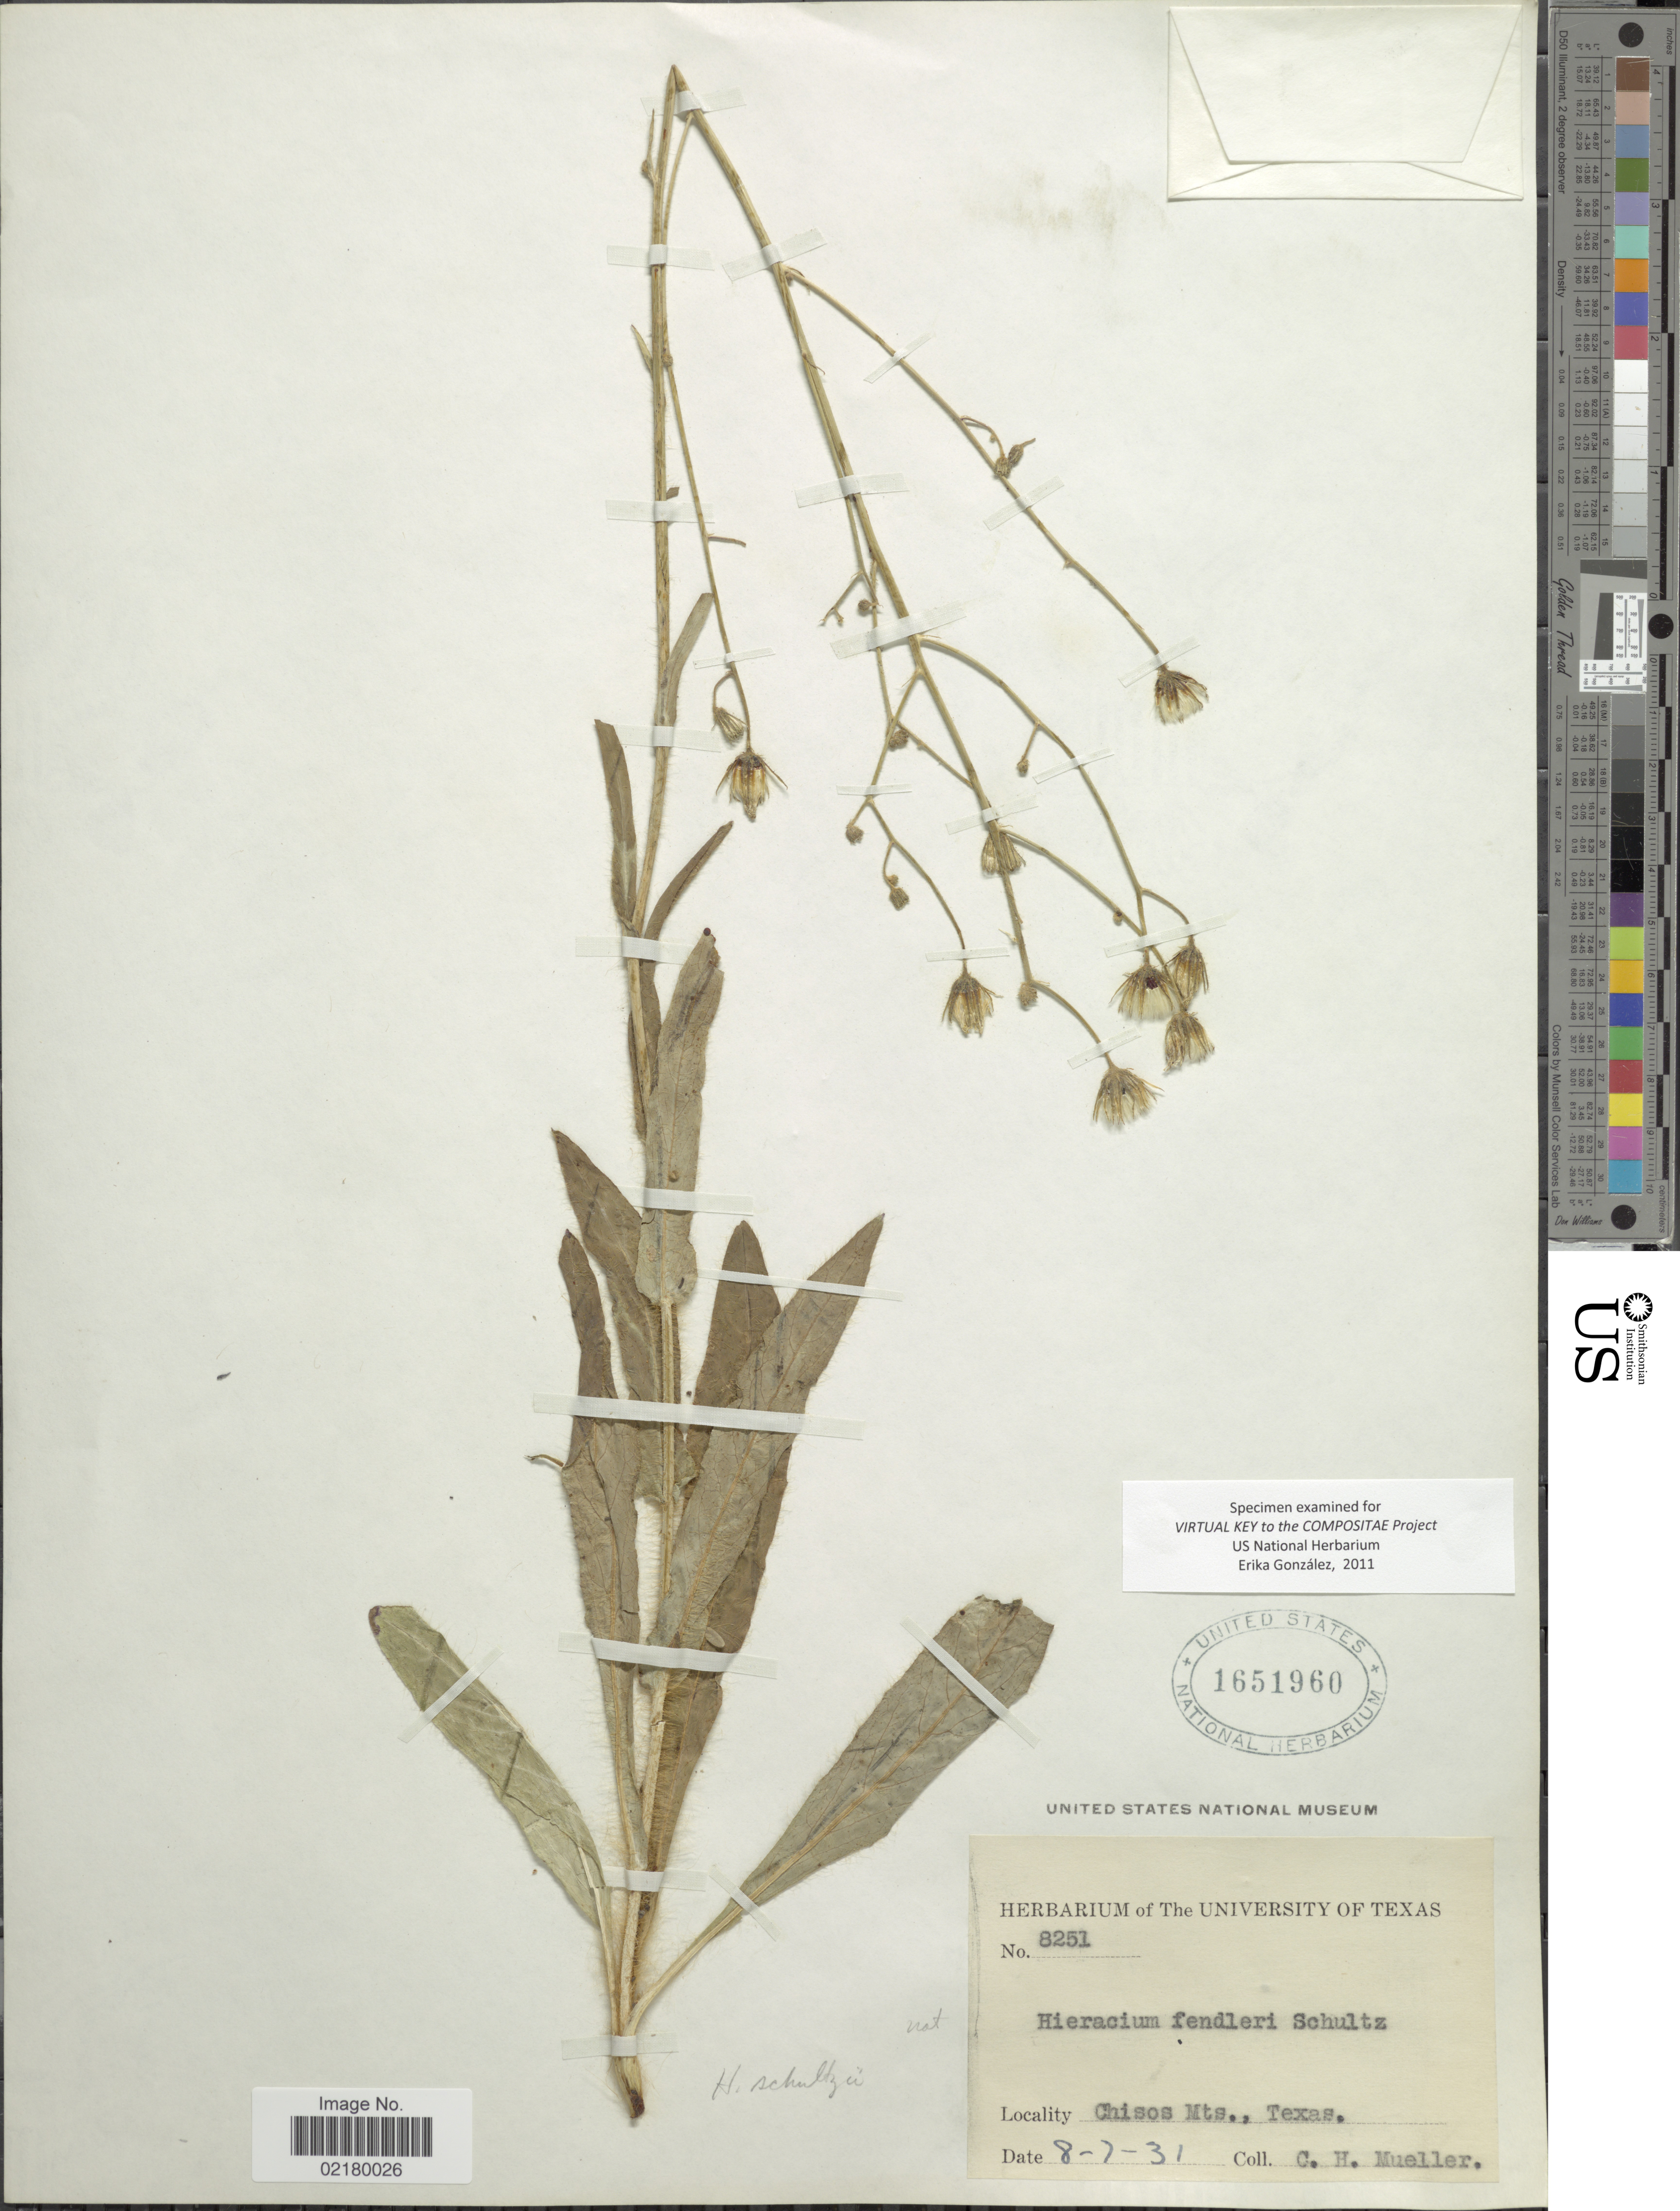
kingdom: Plantae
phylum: Tracheophyta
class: Magnoliopsida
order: Asterales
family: Asteraceae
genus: Hieracium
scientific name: Hieracium fendleri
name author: Sch. Bip.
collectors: C. H. Mueller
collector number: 8251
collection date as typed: Transcribed d/m/y: 7/8/31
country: United States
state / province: Texas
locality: Chisos Mts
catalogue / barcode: US 1651960